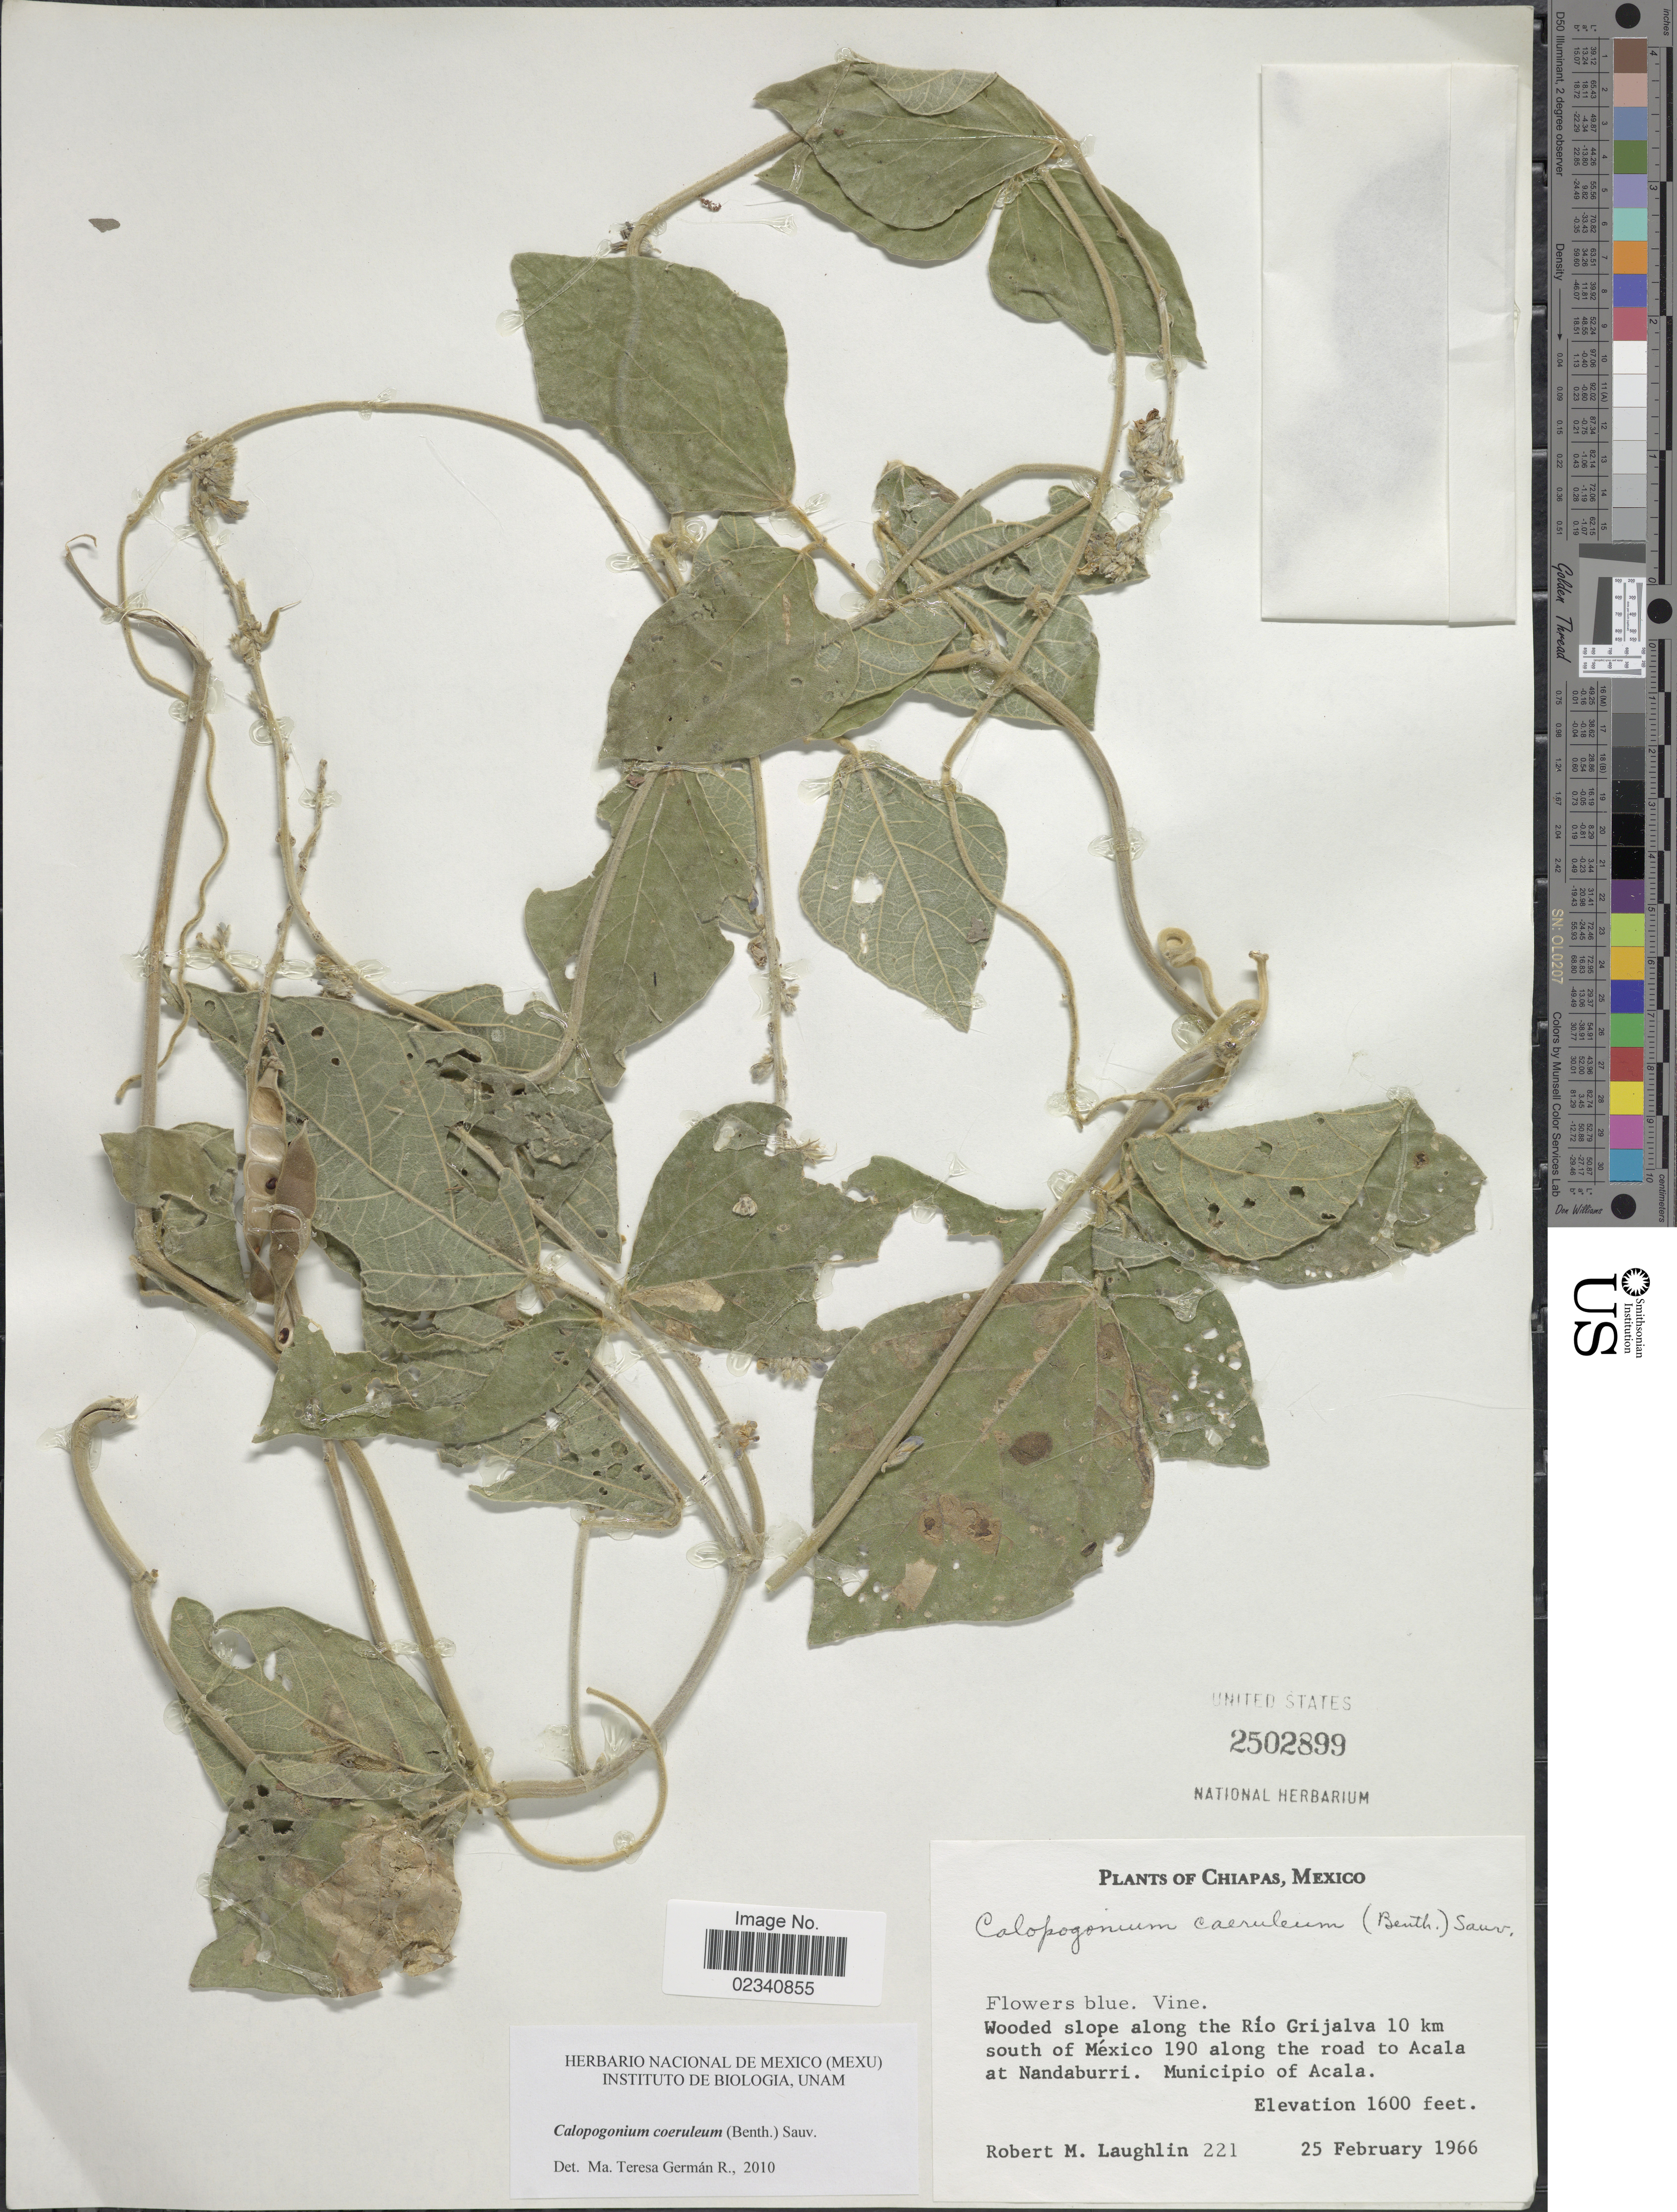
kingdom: Plantae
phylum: Tracheophyta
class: Magnoliopsida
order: Fabales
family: Fabaceae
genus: Calopogonium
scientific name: Calopogonium caeruleum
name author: (Benth.) C. Wright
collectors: R. M. Laughlin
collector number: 221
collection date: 1966-02-25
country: Mexico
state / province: Chiapas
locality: Chiapas, Wooded slope along the Rio Grijalva 10 km south of Mexico 190 along the road to Acala at Nandaburri. Municipio of Acala.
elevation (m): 488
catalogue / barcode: US 2502899